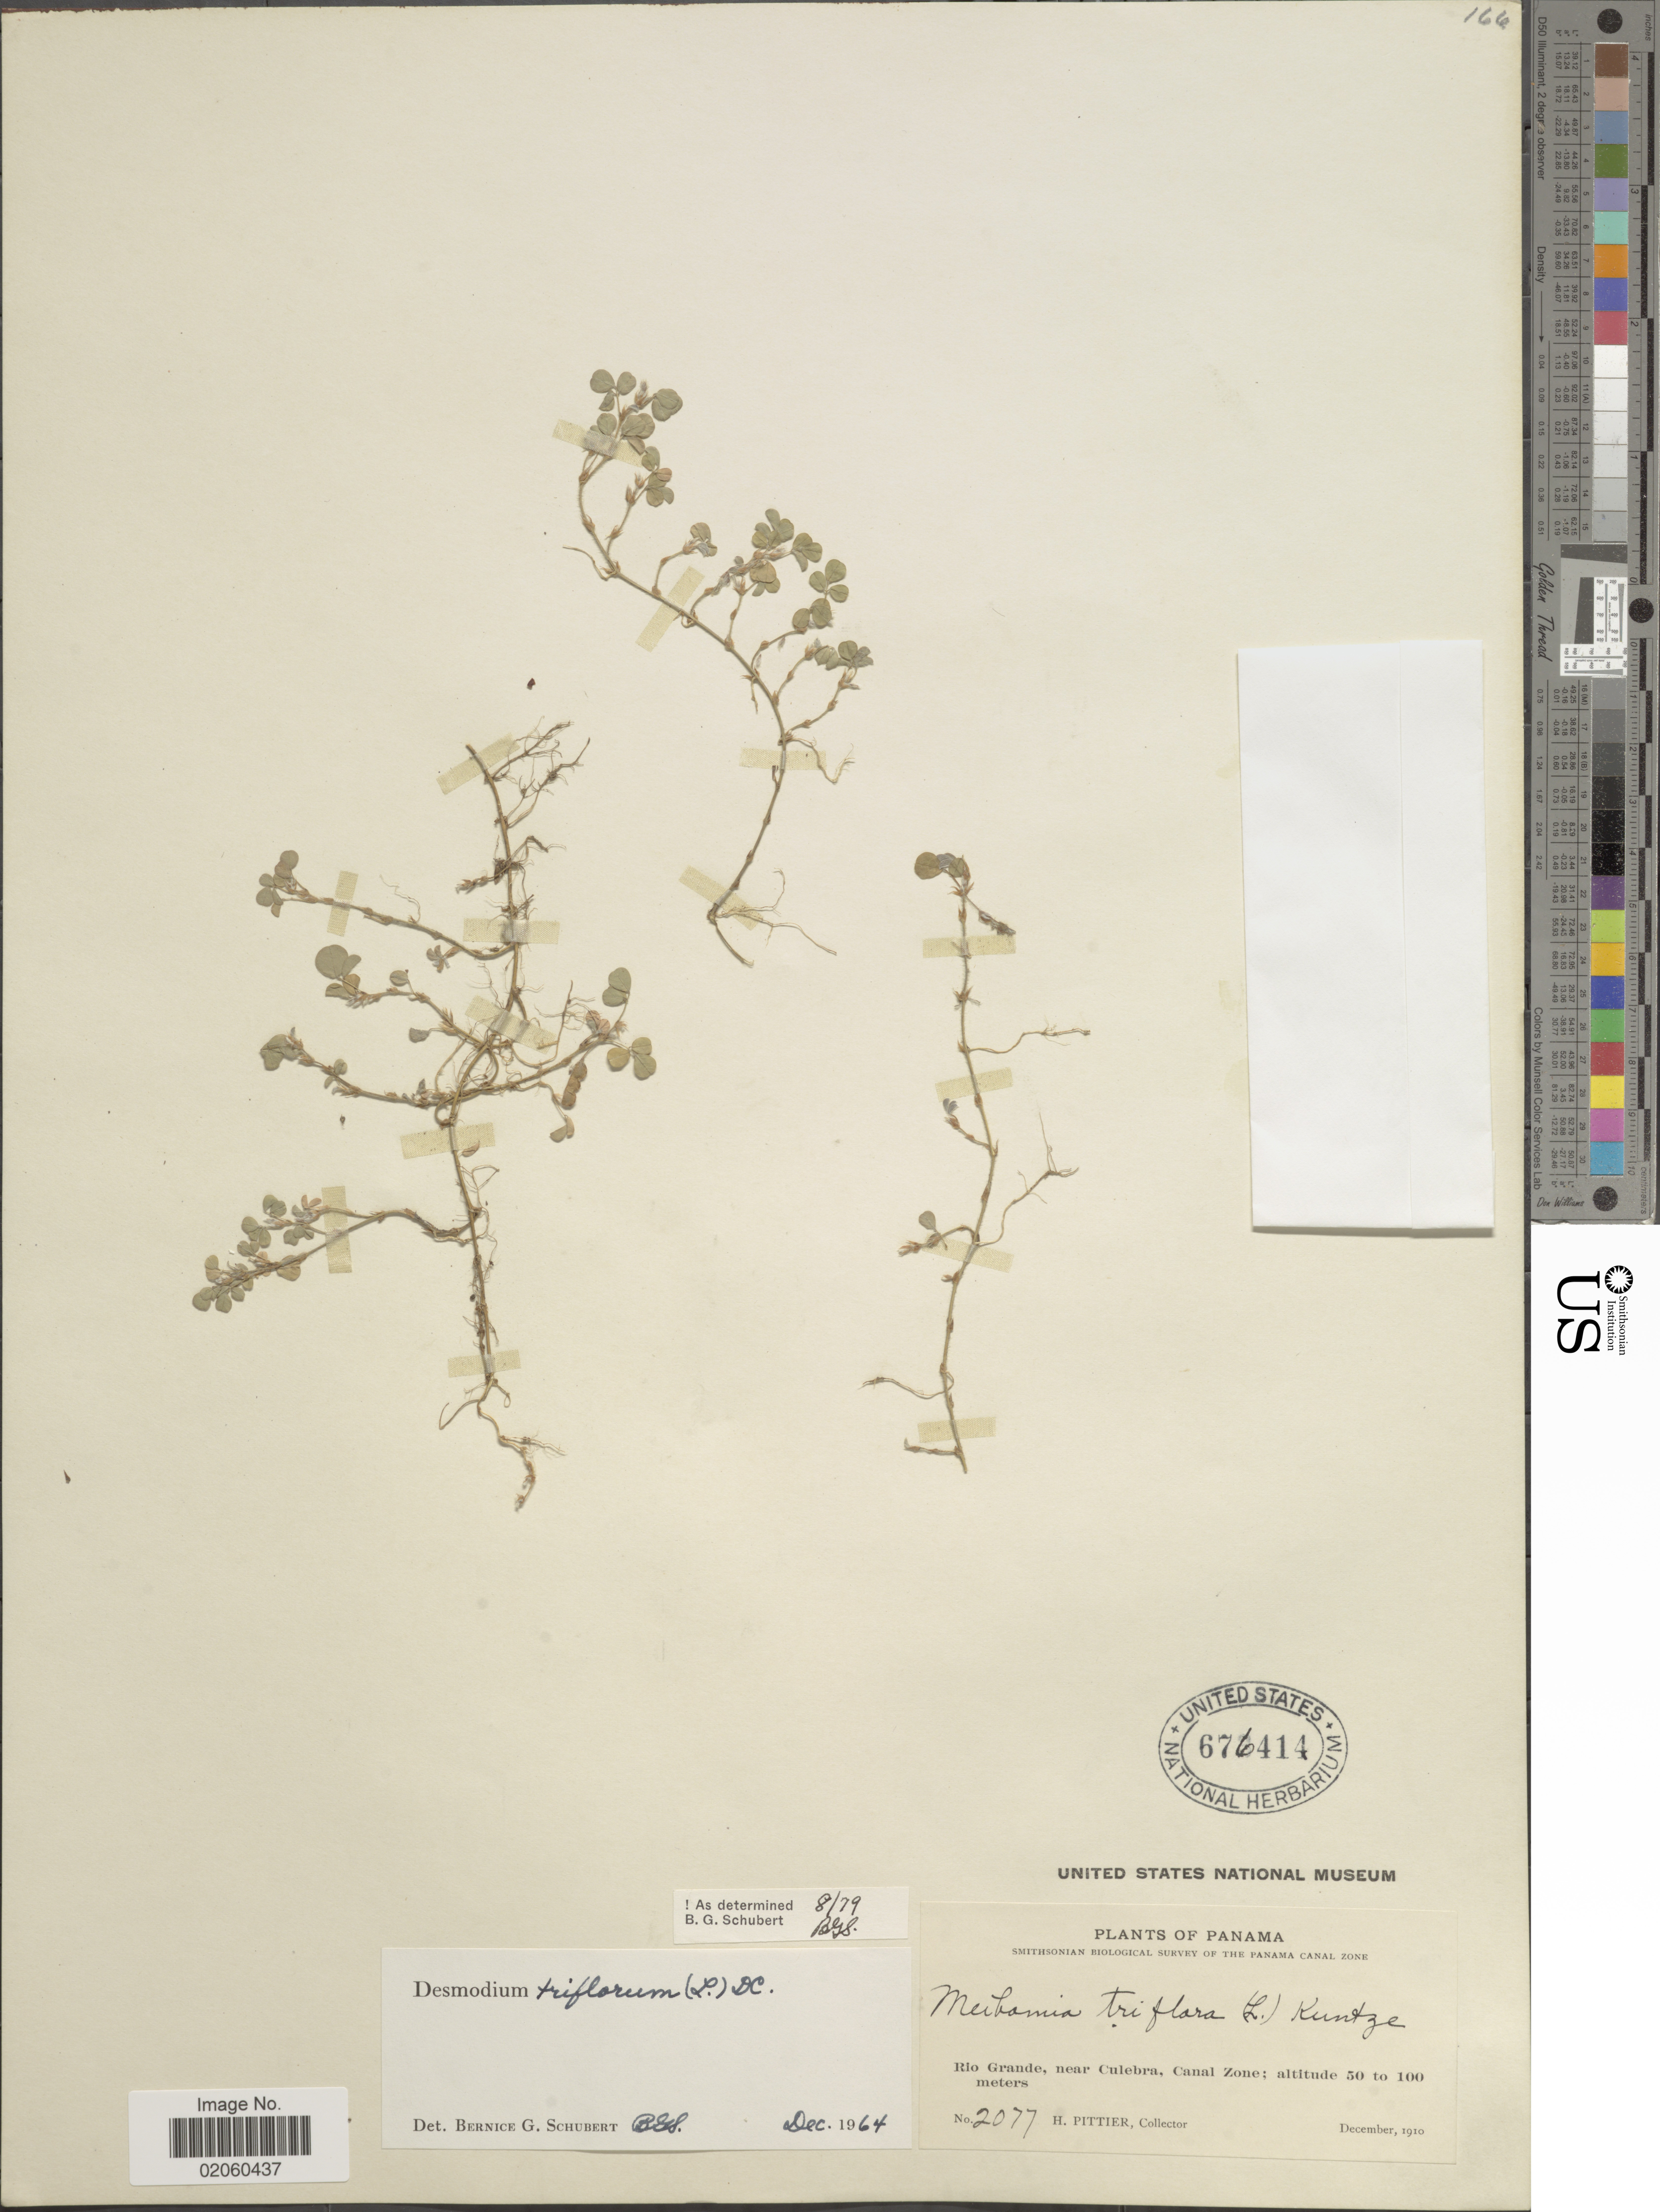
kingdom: Plantae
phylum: Tracheophyta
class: Magnoliopsida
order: Fabales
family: Fabaceae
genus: Grona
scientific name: Grona triflora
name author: (L.) H. Ohashi & K. Ohashi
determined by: Strong, Mark T., (BOT), Smithsonian Institution - National Museum of Natural History (UNITED STATES)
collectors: H. F. Pittier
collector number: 2077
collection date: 1910-12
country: Panama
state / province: Colón / Panamá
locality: Rio Grande, near Culebra, Canal Zone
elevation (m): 50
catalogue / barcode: US 676414